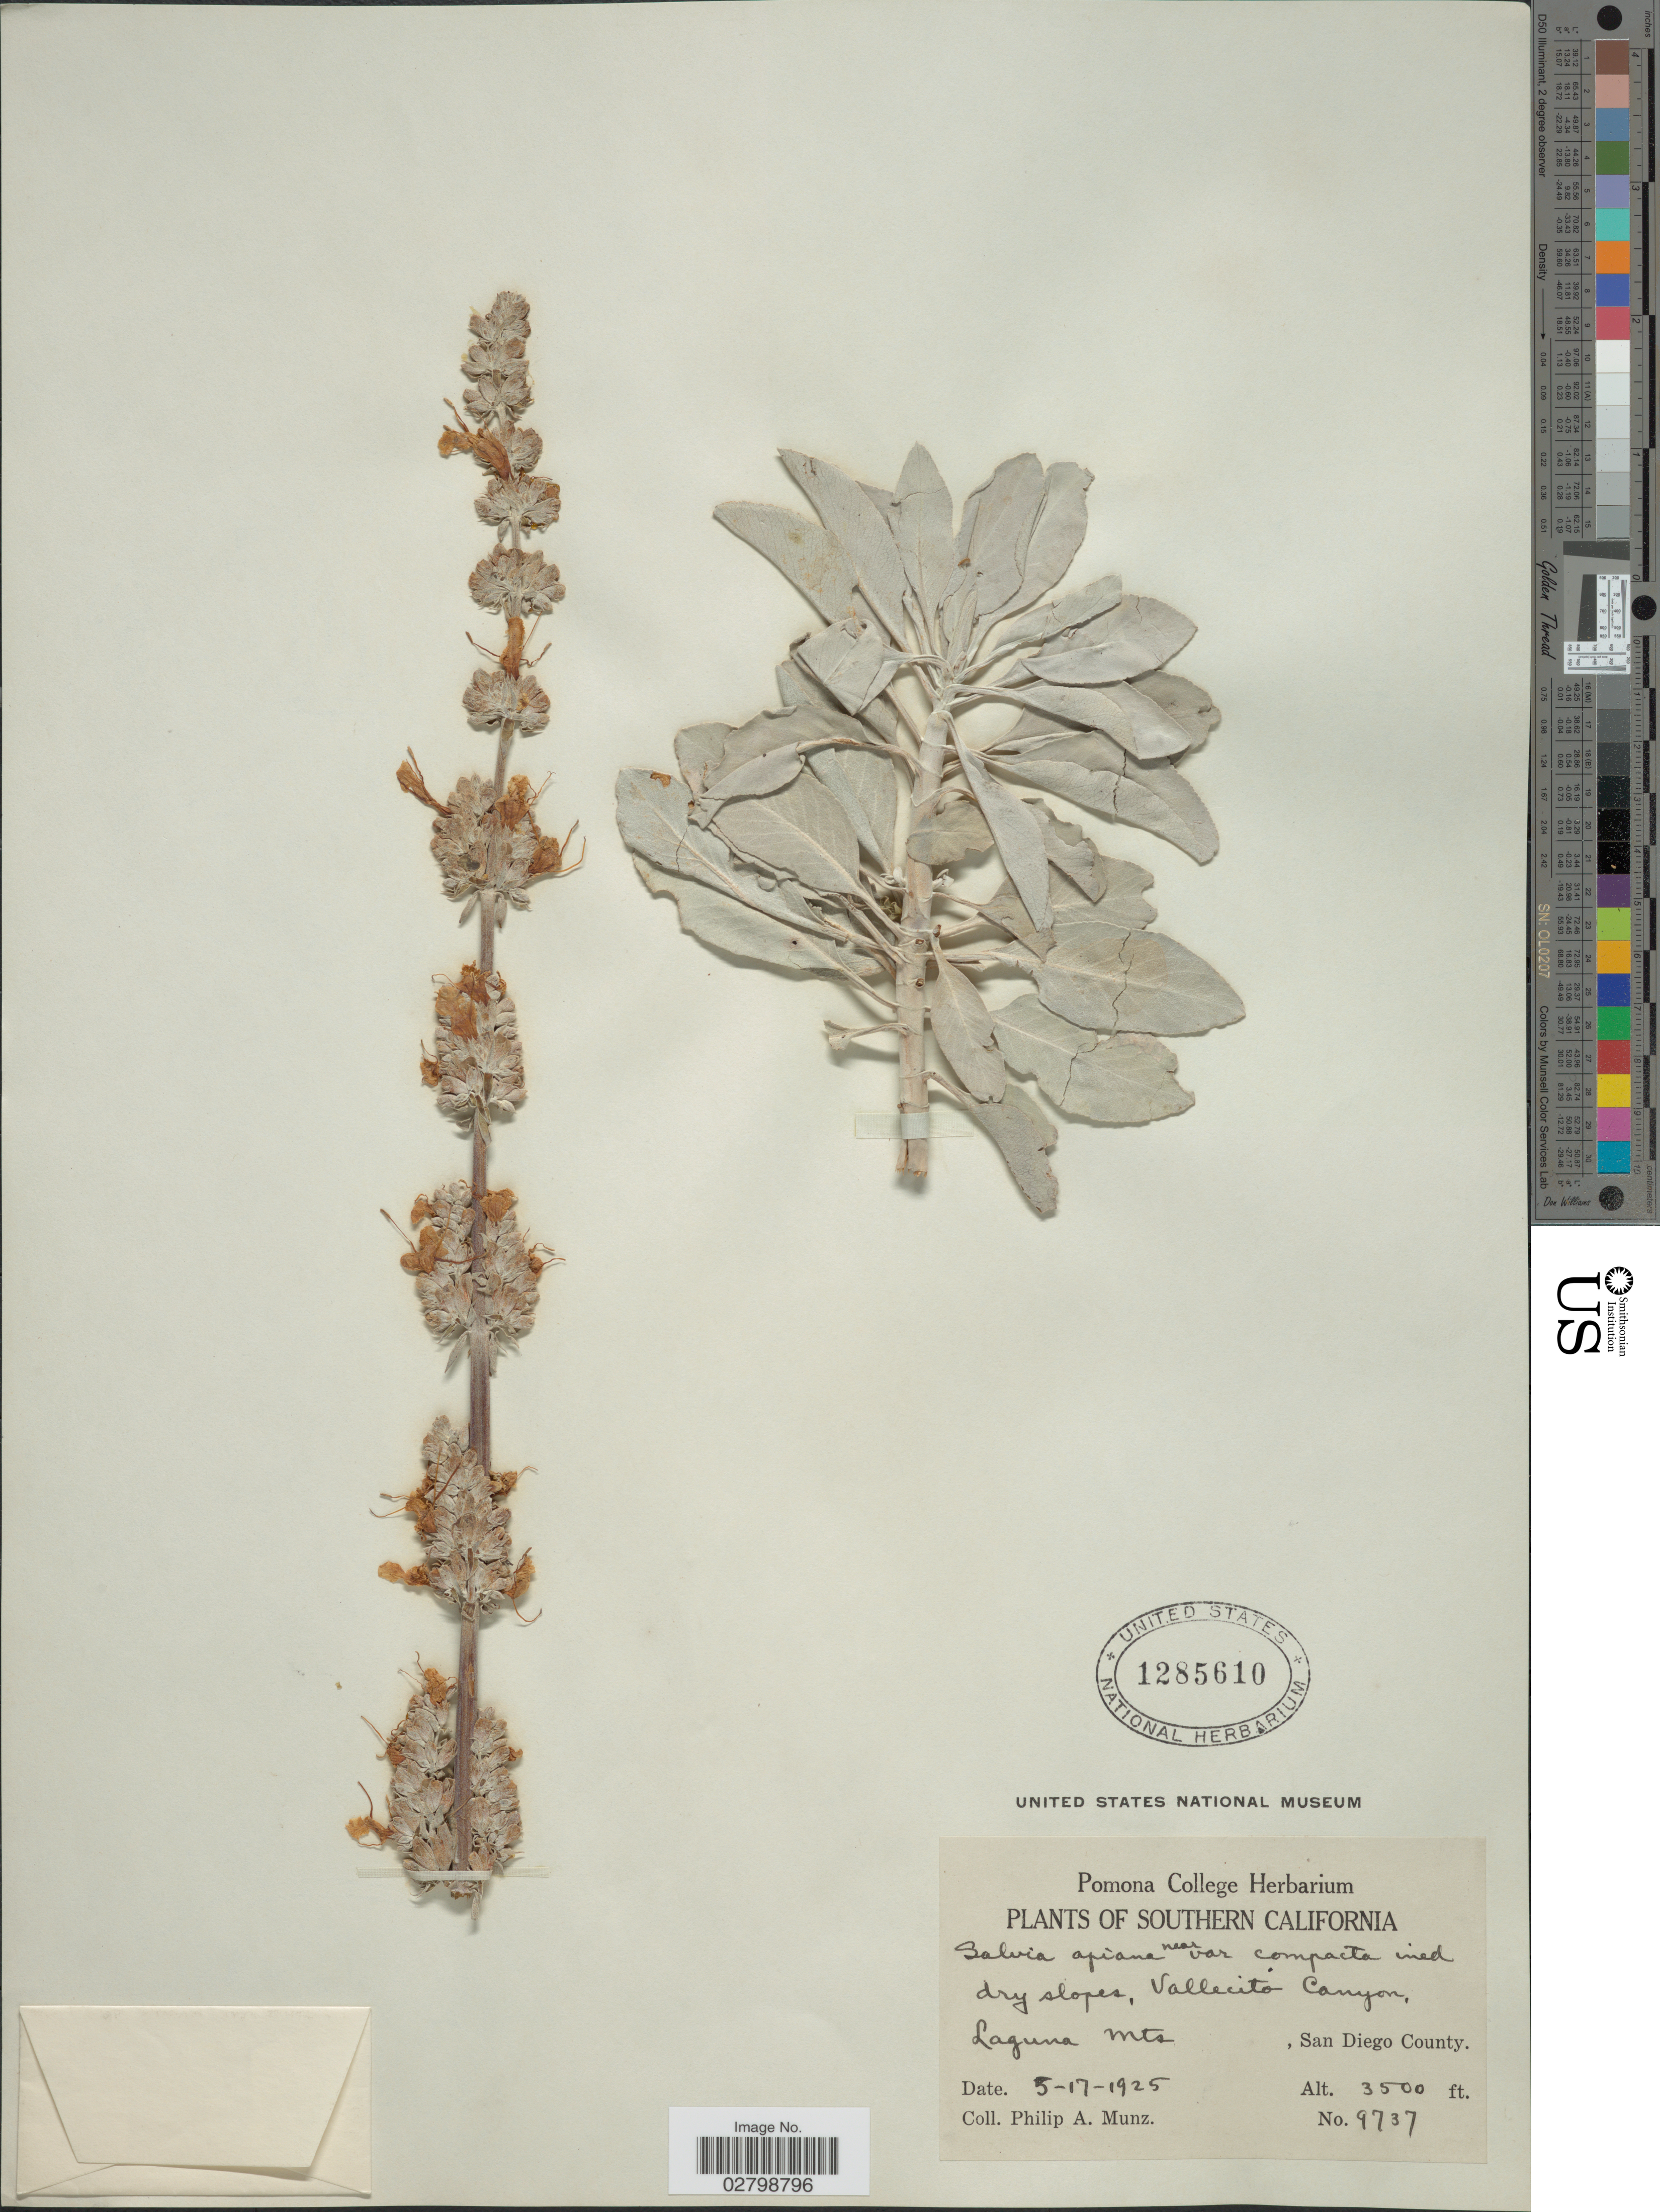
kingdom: Plantae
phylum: Tracheophyta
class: Magnoliopsida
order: Lamiales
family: Lamiaceae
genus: Salvia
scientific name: Salvia apiana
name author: Jeps.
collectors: P. A. Munz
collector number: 9737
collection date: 1925-05-17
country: United States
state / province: California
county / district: San Diego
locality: Southern California, Vallecito Canyon, Laguna Mts, San Diego County.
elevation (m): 1067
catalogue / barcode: US 1285610